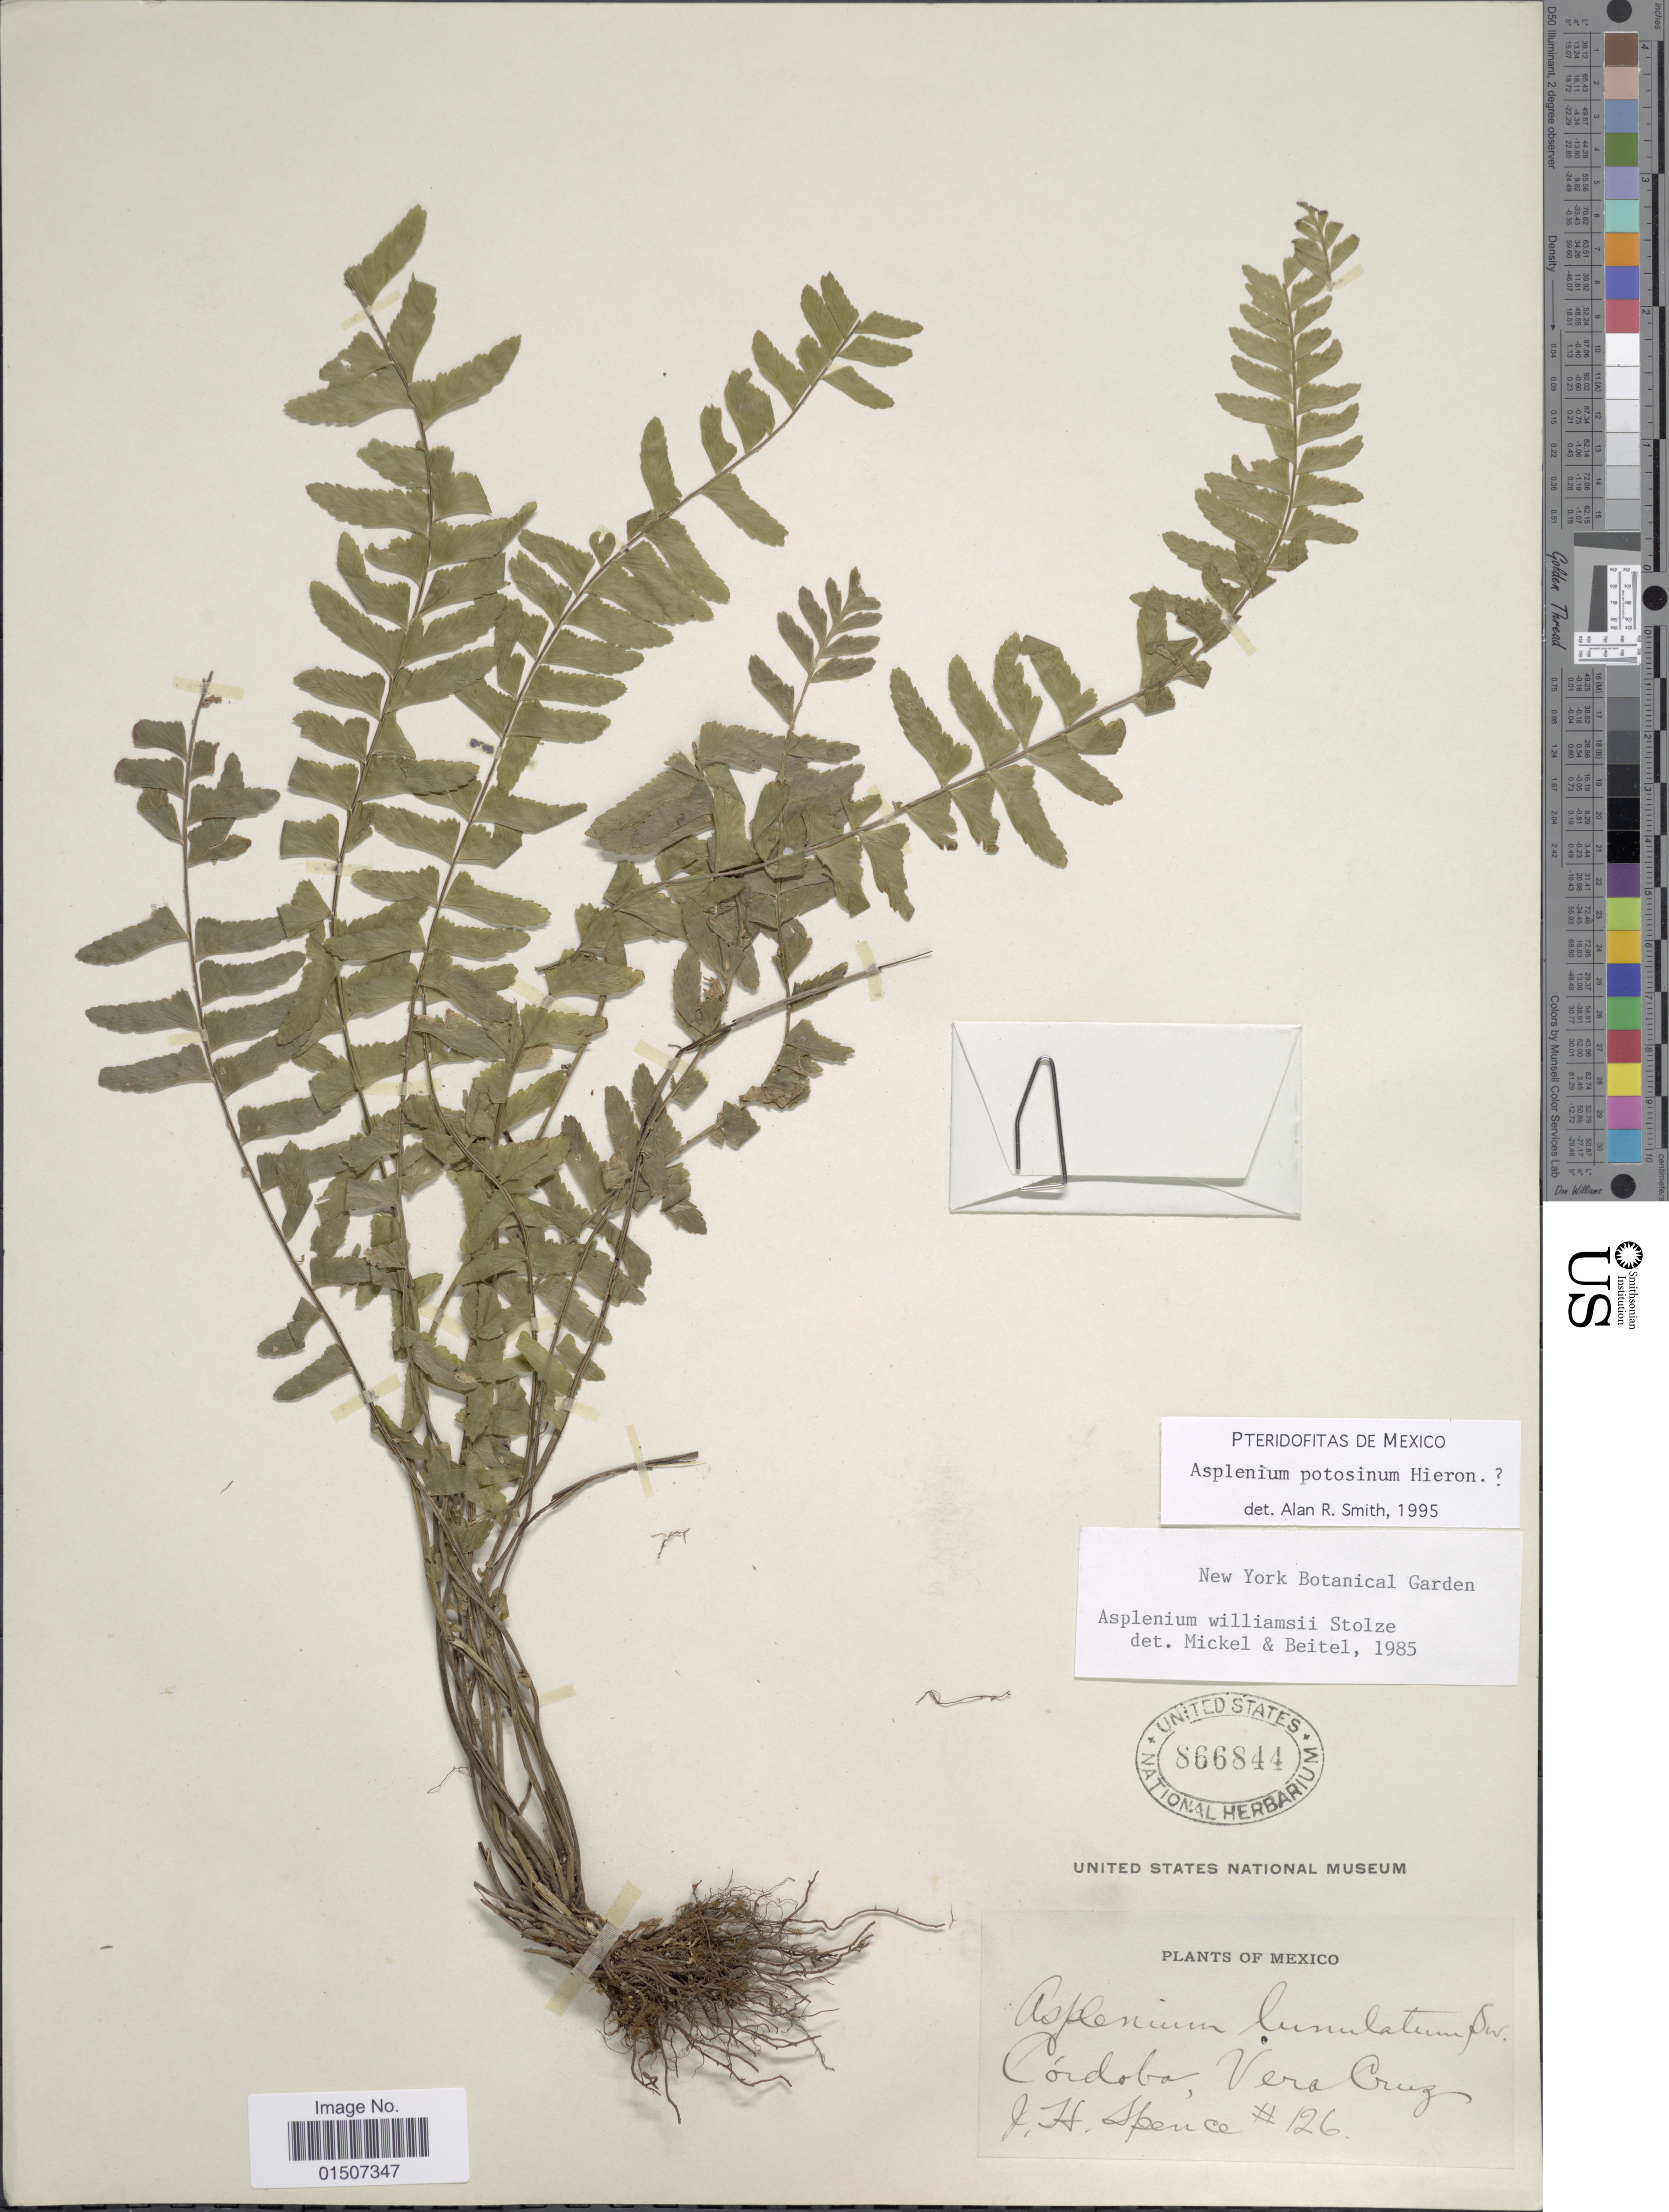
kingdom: Plantae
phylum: Tracheophyta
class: Polypodiopsida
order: Polypodiales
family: Aspleniaceae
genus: Asplenium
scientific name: Asplenium potosinum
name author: Hieron.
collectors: J. Spence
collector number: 126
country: Mexico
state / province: Veracruz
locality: Córdoba, Vera Cruz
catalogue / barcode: US 866844